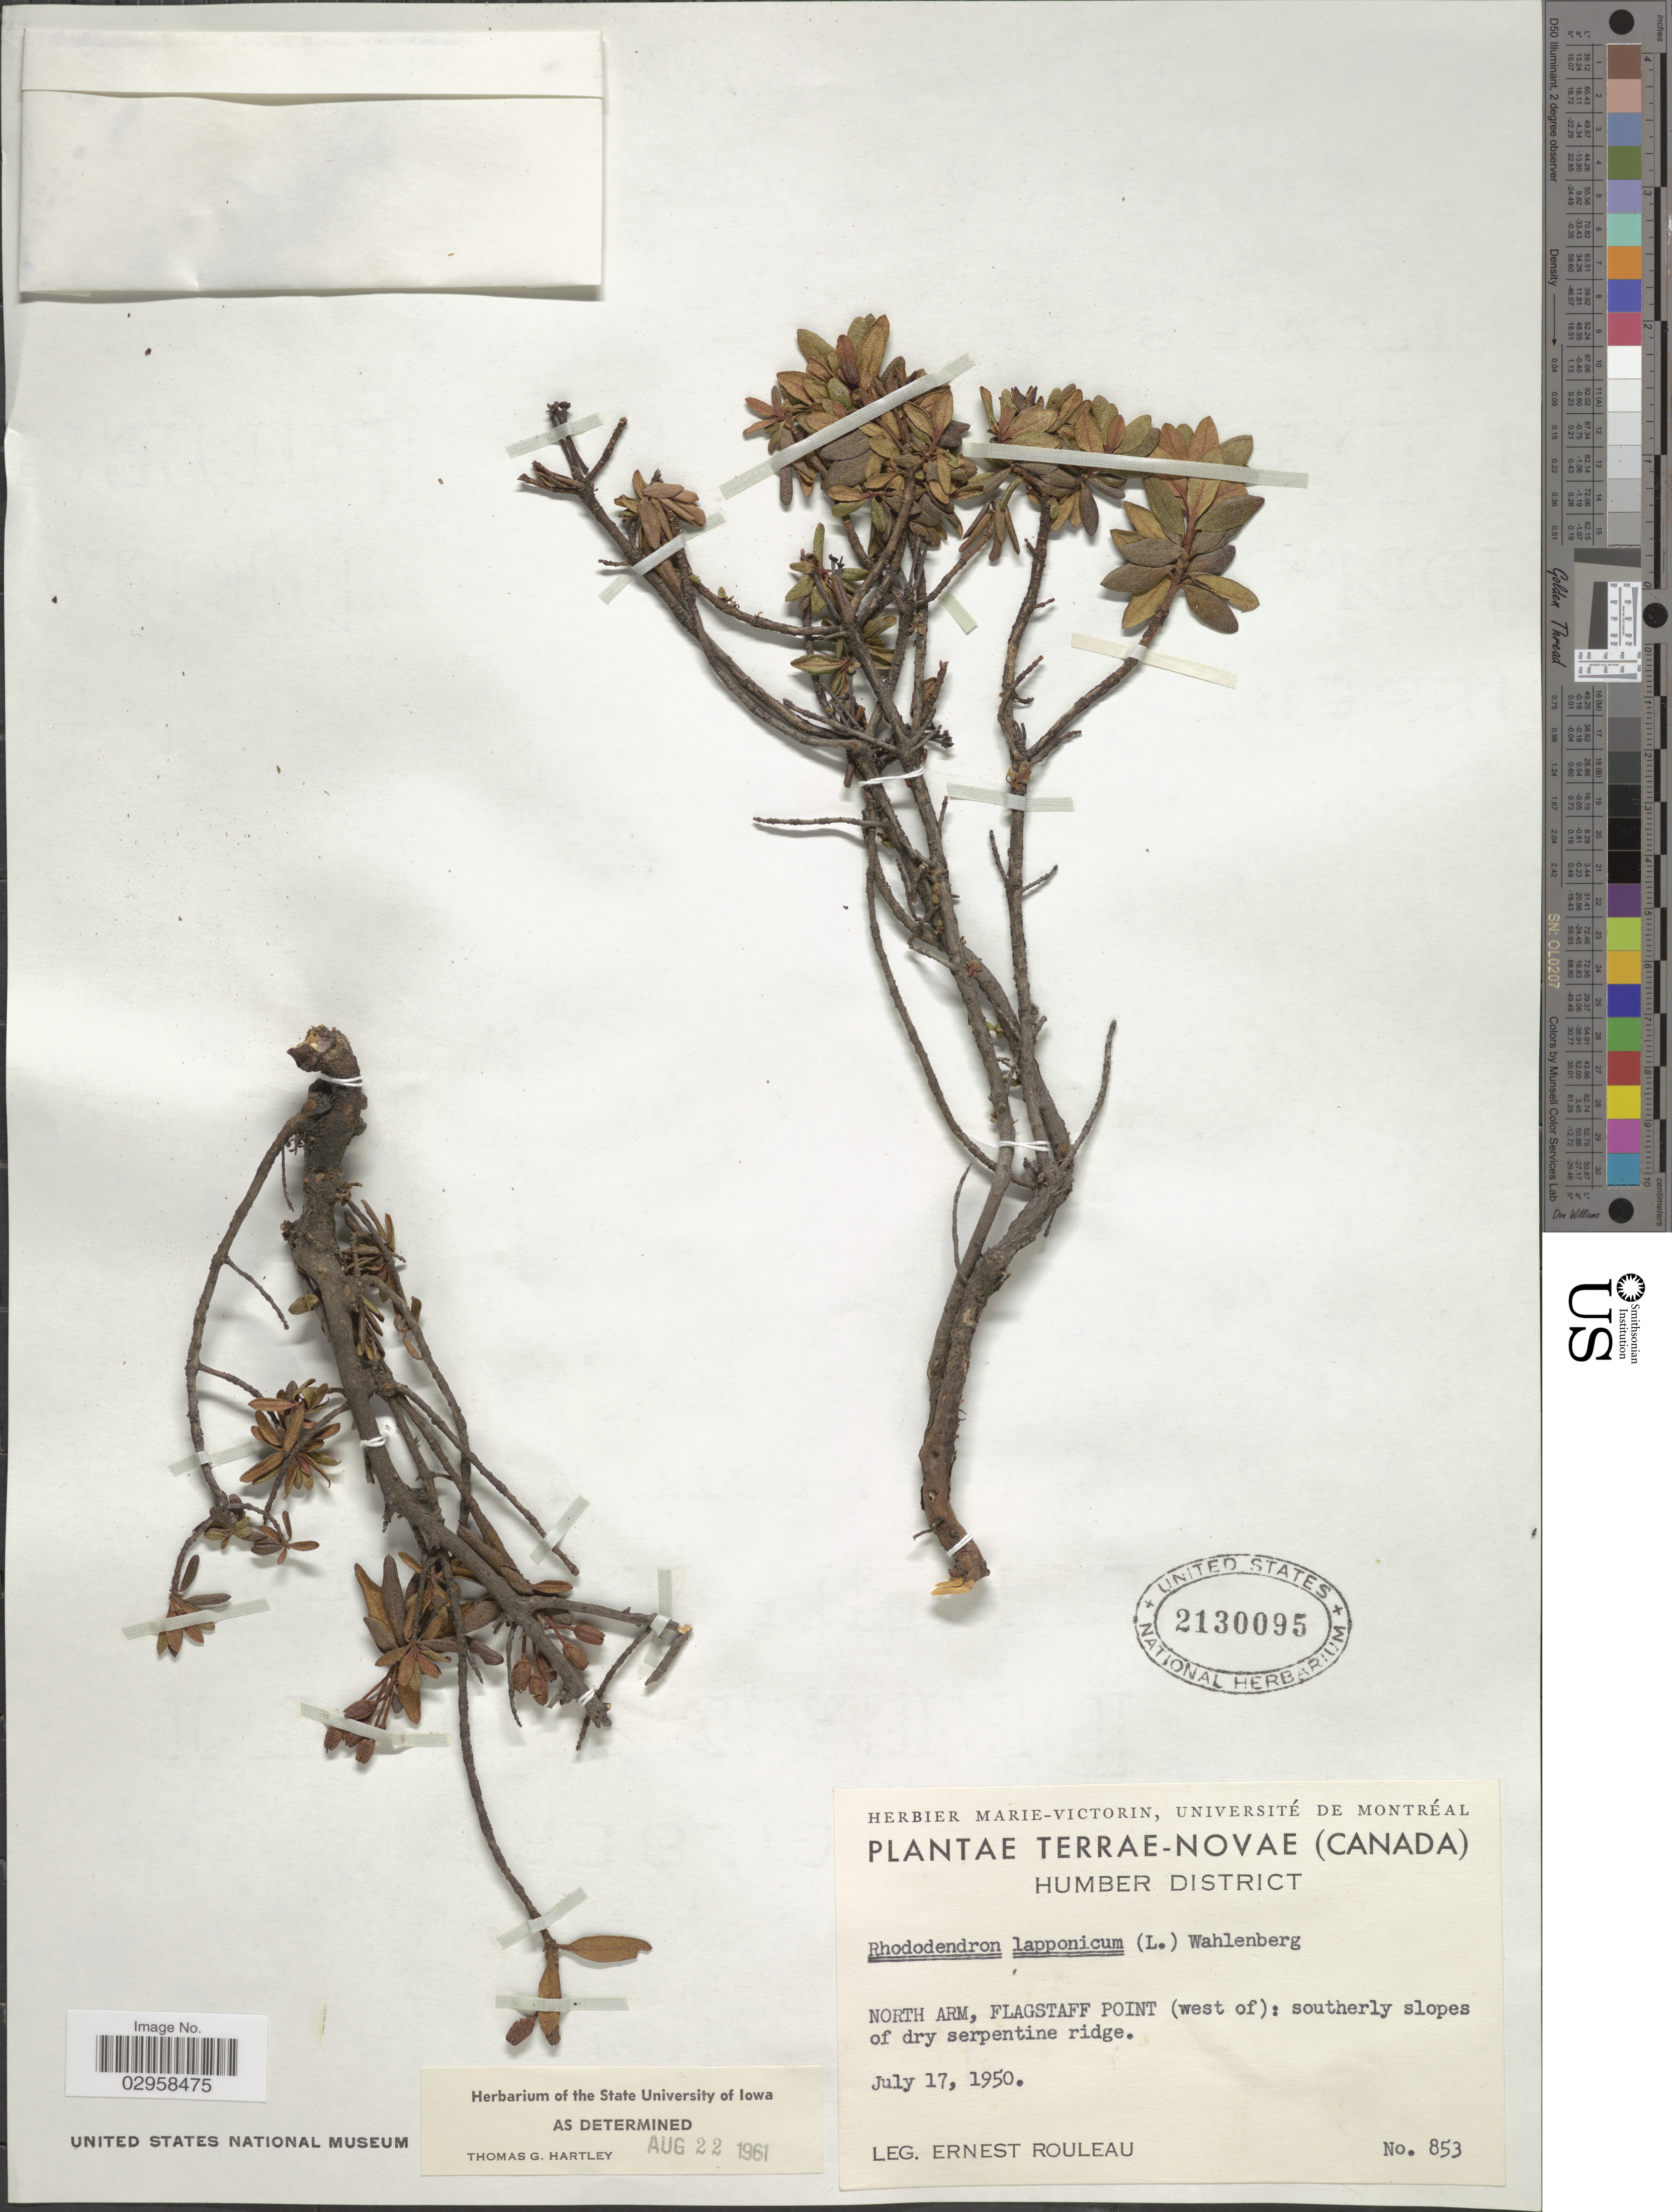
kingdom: Plantae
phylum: Tracheophyta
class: Magnoliopsida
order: Ericales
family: Ericaceae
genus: Rhododendron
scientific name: Rhododendron lapponicum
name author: (L.) Wahlenb.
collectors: E. Rouleau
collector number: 853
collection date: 1950-07-17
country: Canada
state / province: Newfoundland and Labrador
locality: Terrae-Novae. Humber District. North Arm, Flagstaff Point (west of): southerly slopes of dry serpentine ridge.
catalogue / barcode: US 2130095